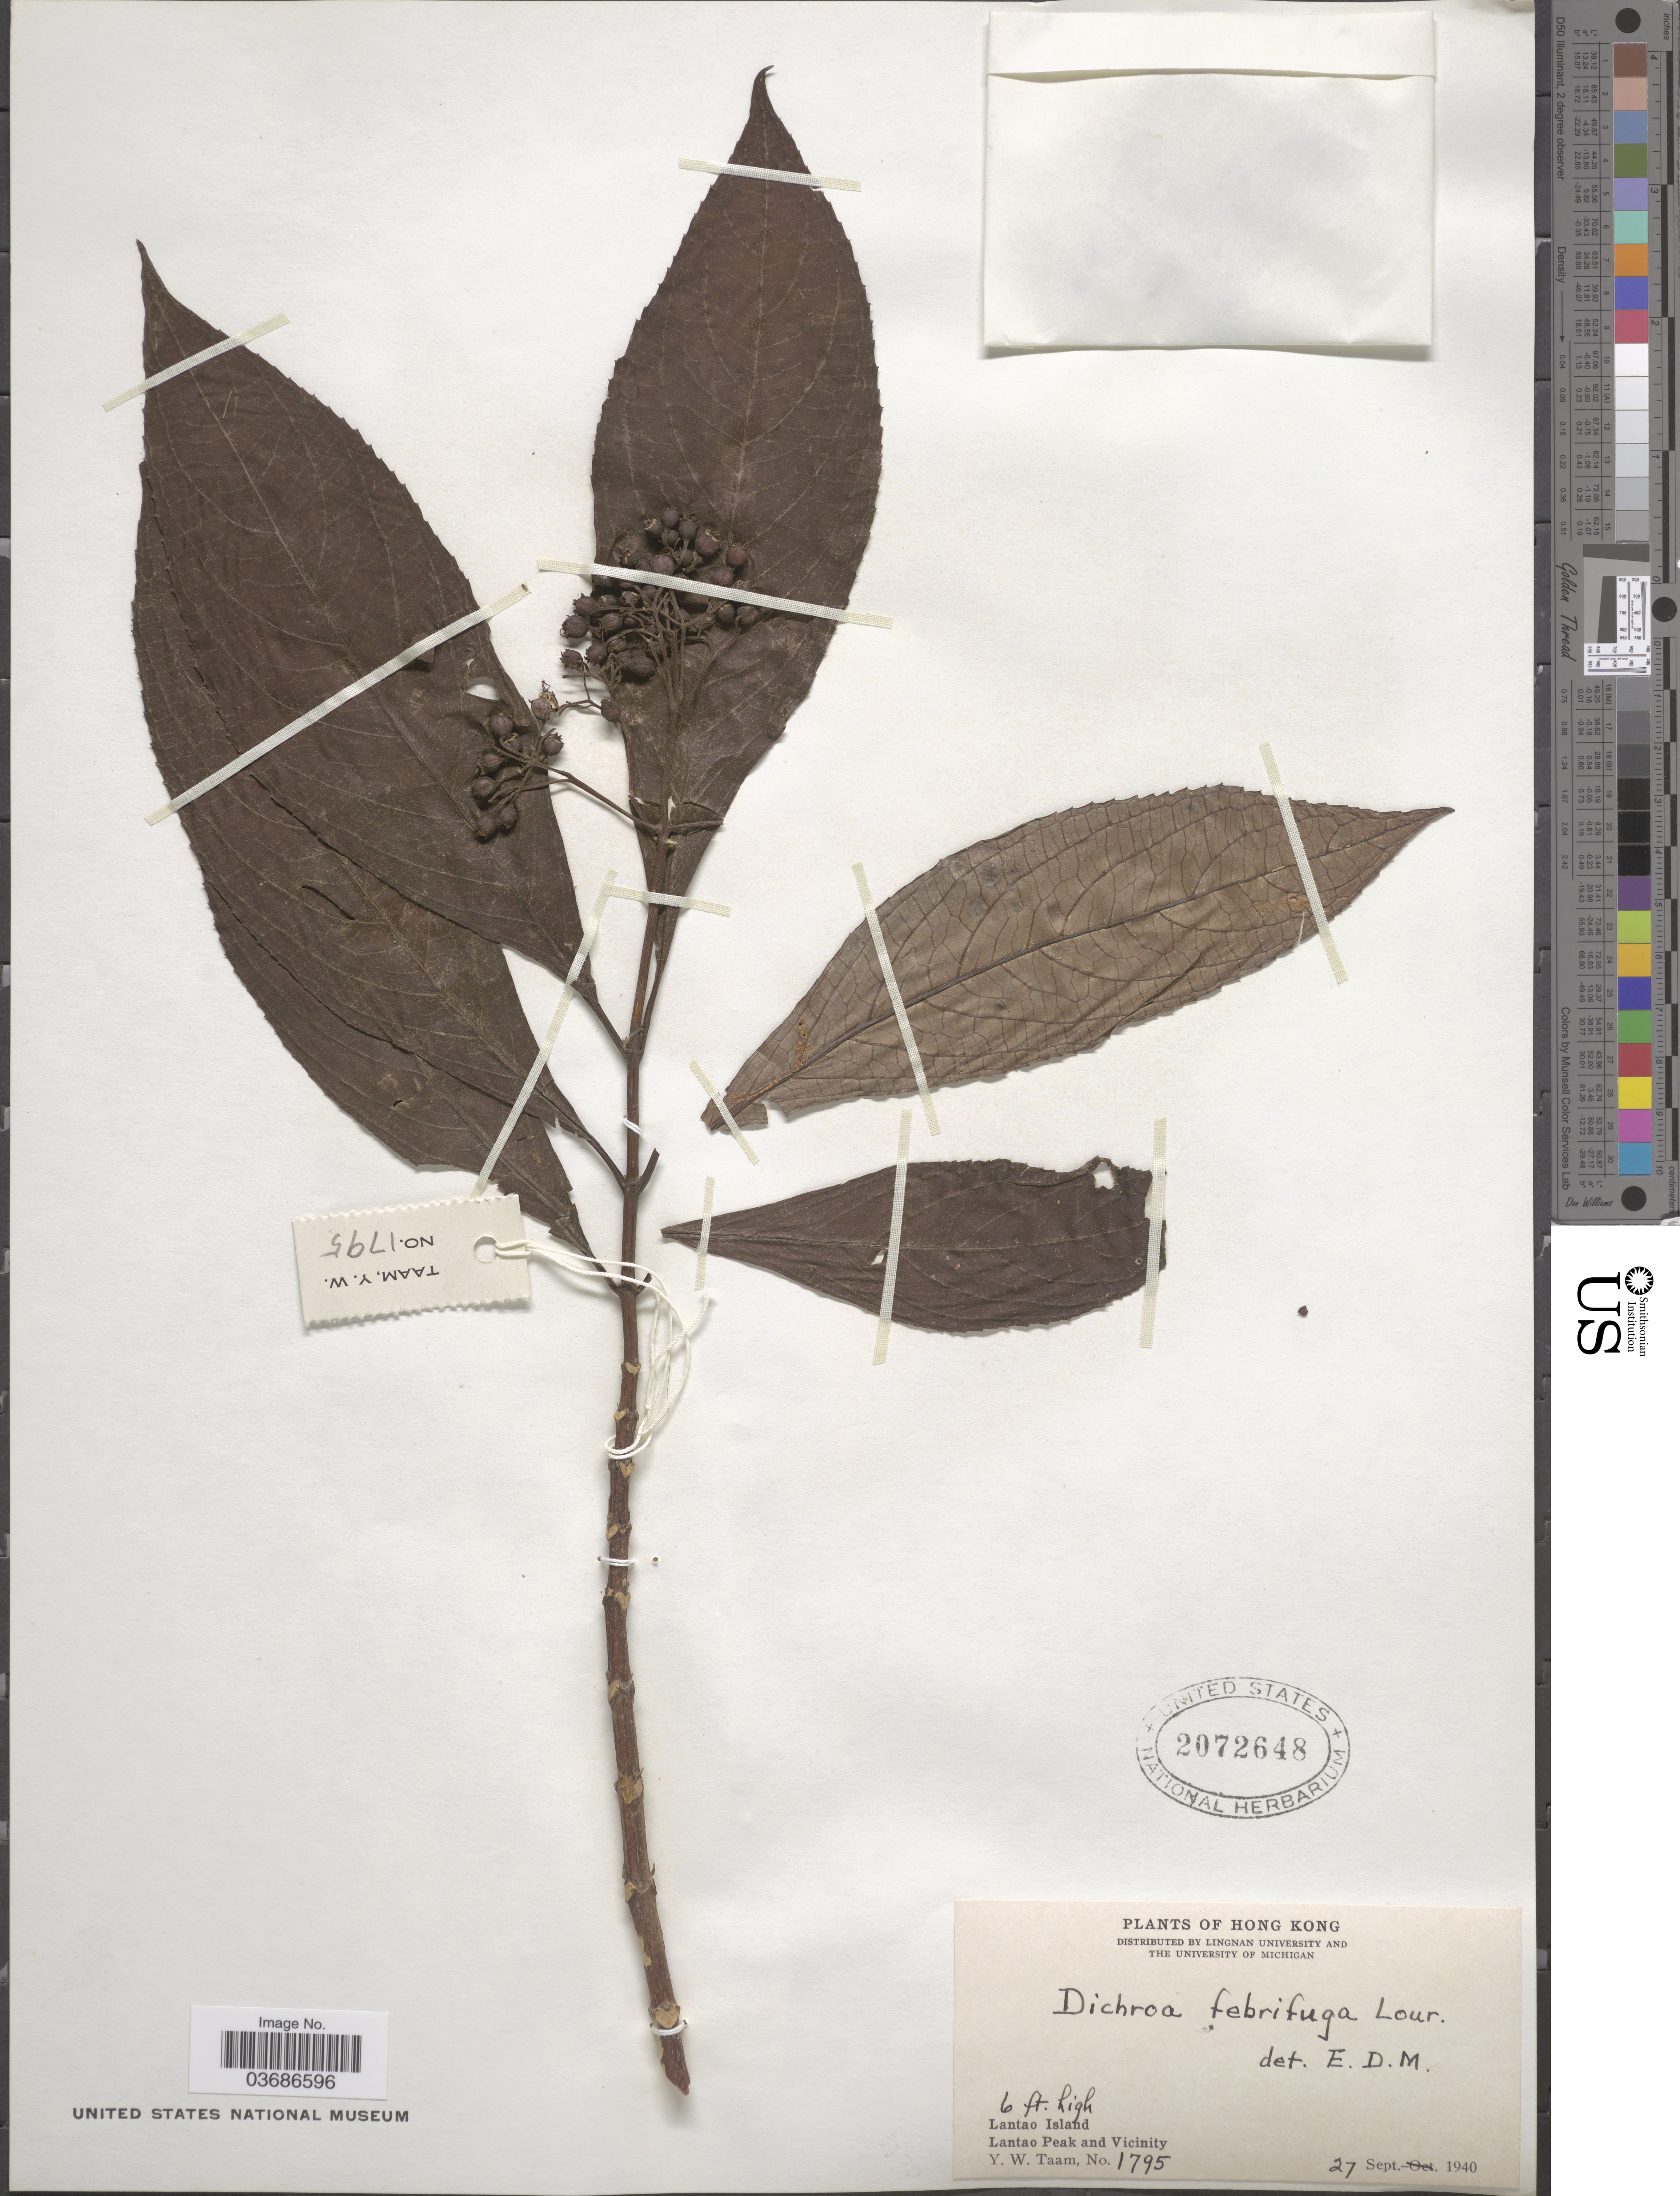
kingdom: Plantae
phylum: Tracheophyta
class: Magnoliopsida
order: Cornales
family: Hydrangeaceae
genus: Hydrangea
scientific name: Hydrangea febrifuga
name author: (Lour.) Y. De Smet & C. Granados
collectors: Y. W. Taam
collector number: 1795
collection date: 1940-09-27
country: China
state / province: Hong Kong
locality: Lantao Island. Lantao Peak and Vicinity.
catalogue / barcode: US 2072648